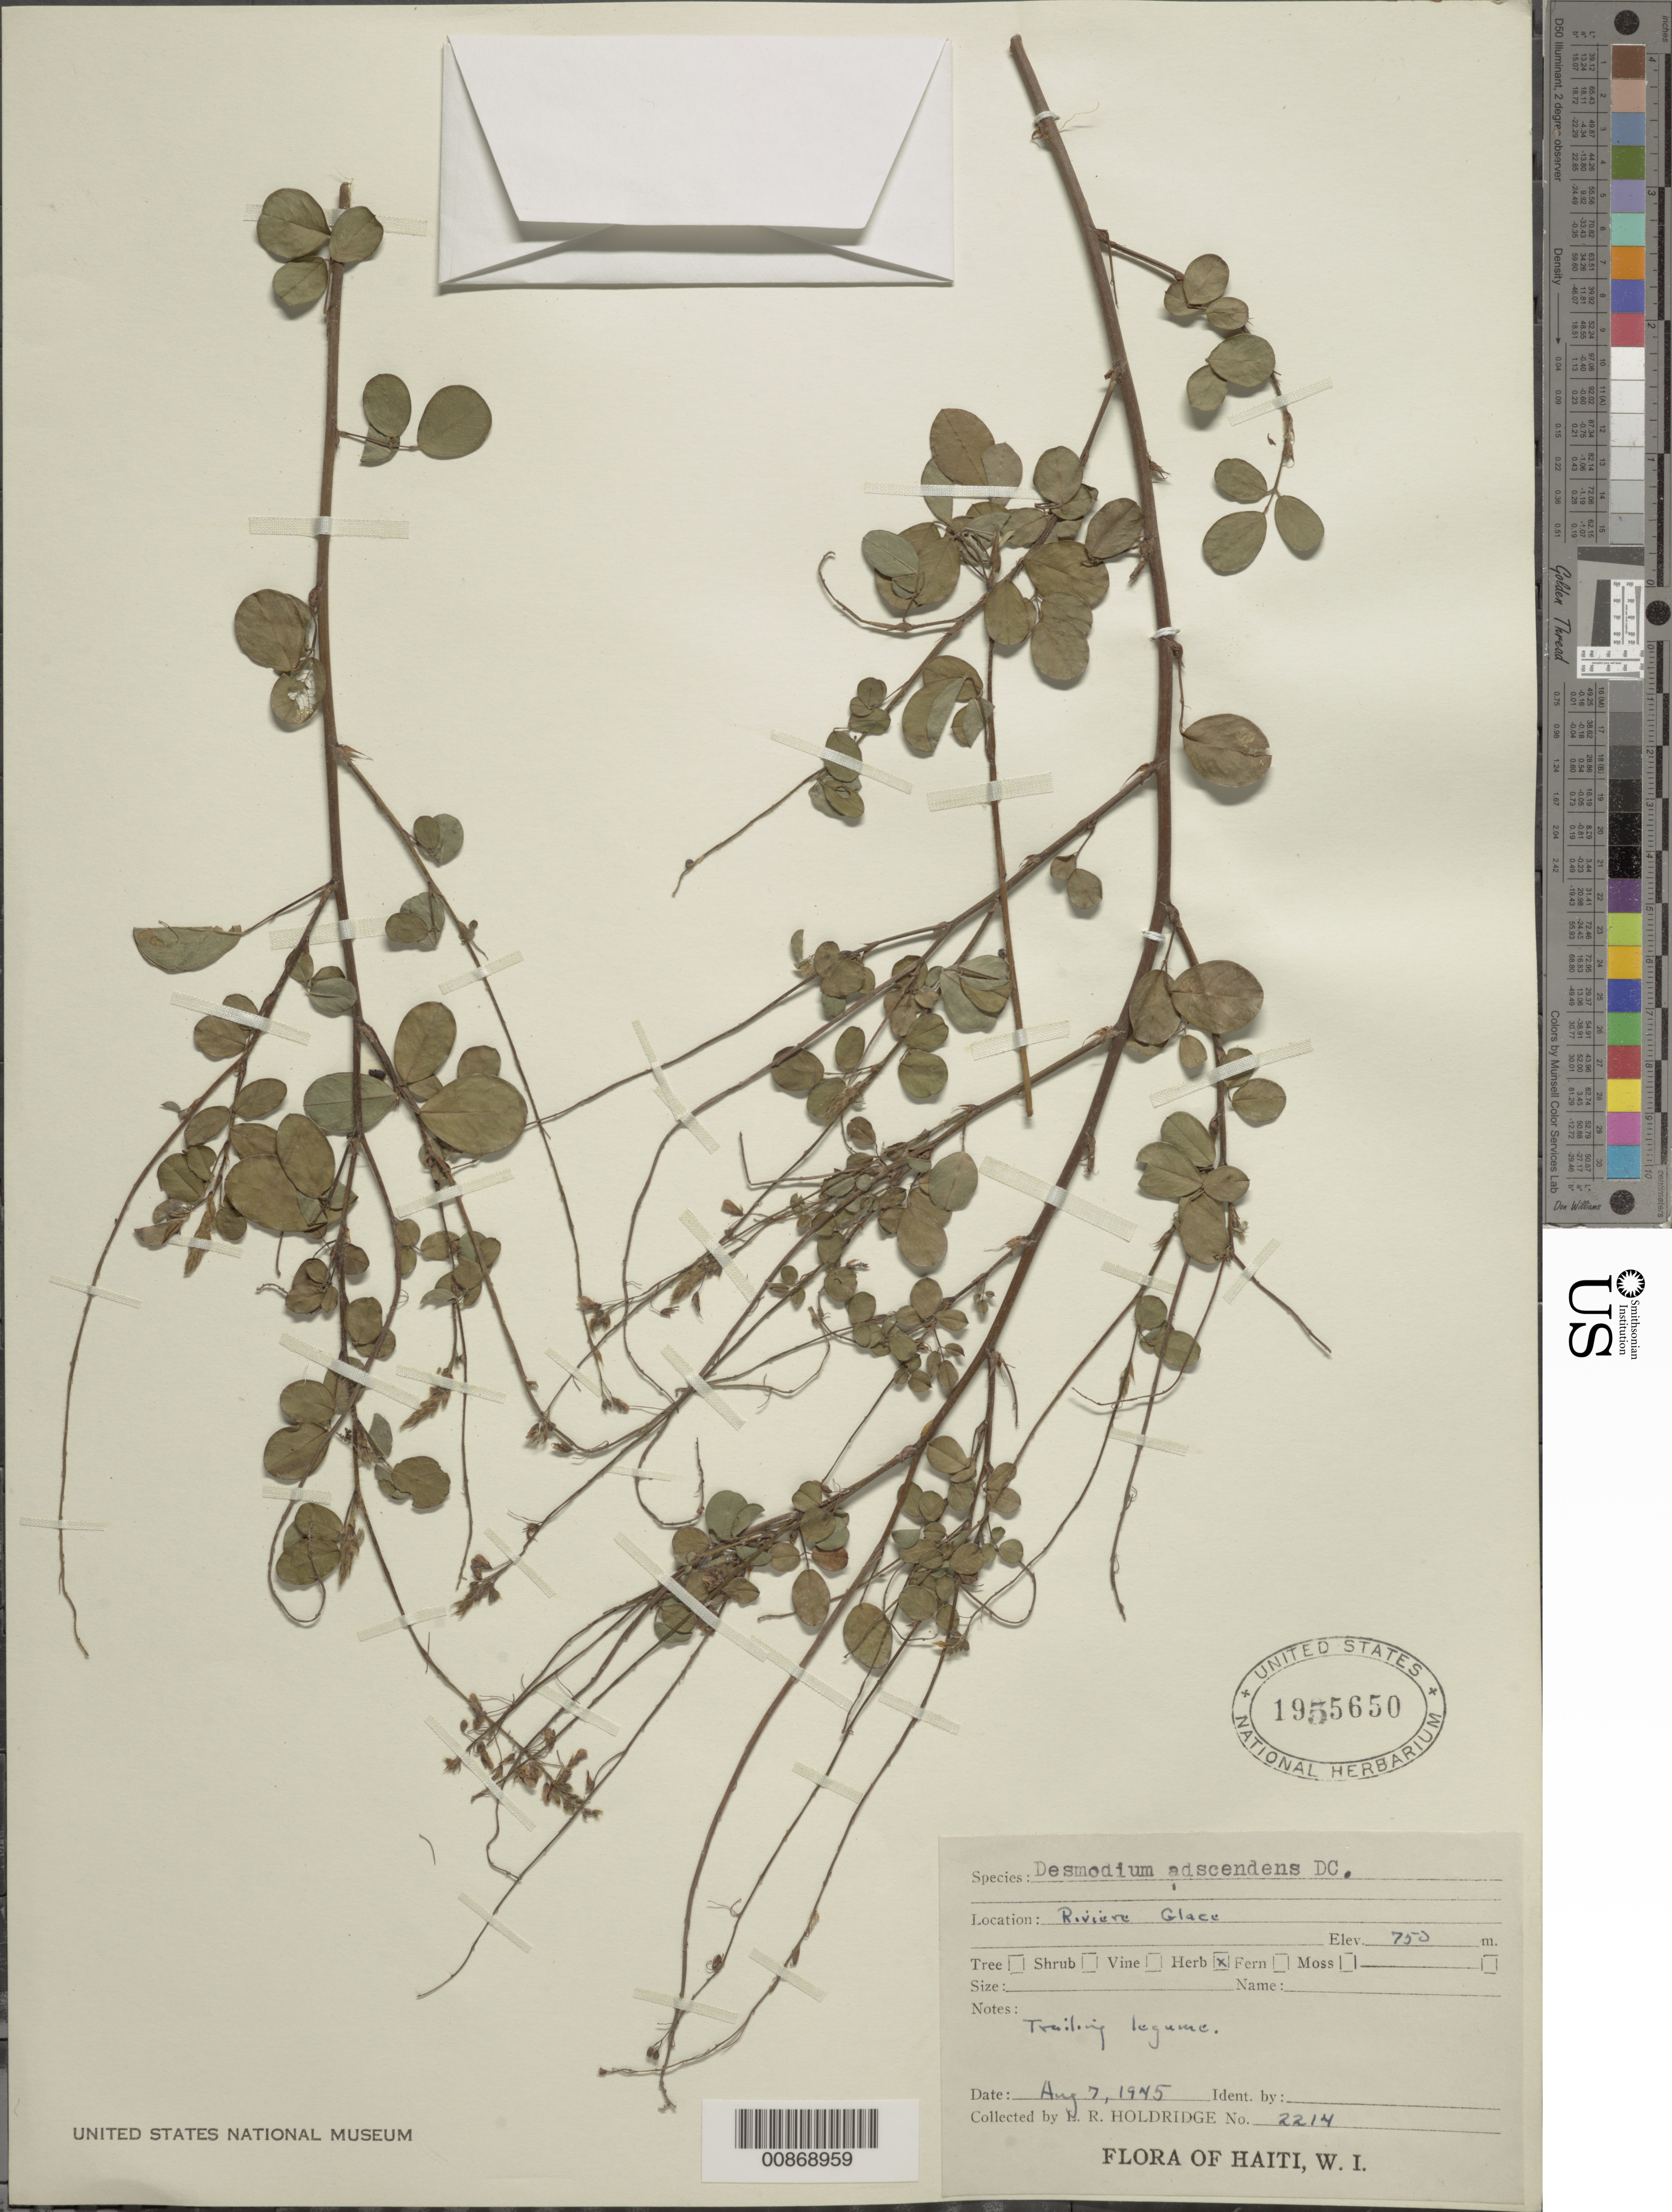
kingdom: Plantae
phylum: Tracheophyta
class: Magnoliopsida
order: Fabales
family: Fabaceae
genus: Grona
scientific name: Grona adscendens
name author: (Sw.) H. Ohashi & K. Ohashi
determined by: Strong, Mark T., (BOT), Smithsonian Institution - National Museum of Natural History (UNITED STATES)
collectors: L. Holdridge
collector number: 2214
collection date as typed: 07 Aug 1945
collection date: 1945-08-07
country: Haiti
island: Hispaniola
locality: Riviére Glace.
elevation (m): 750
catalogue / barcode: US 1955650